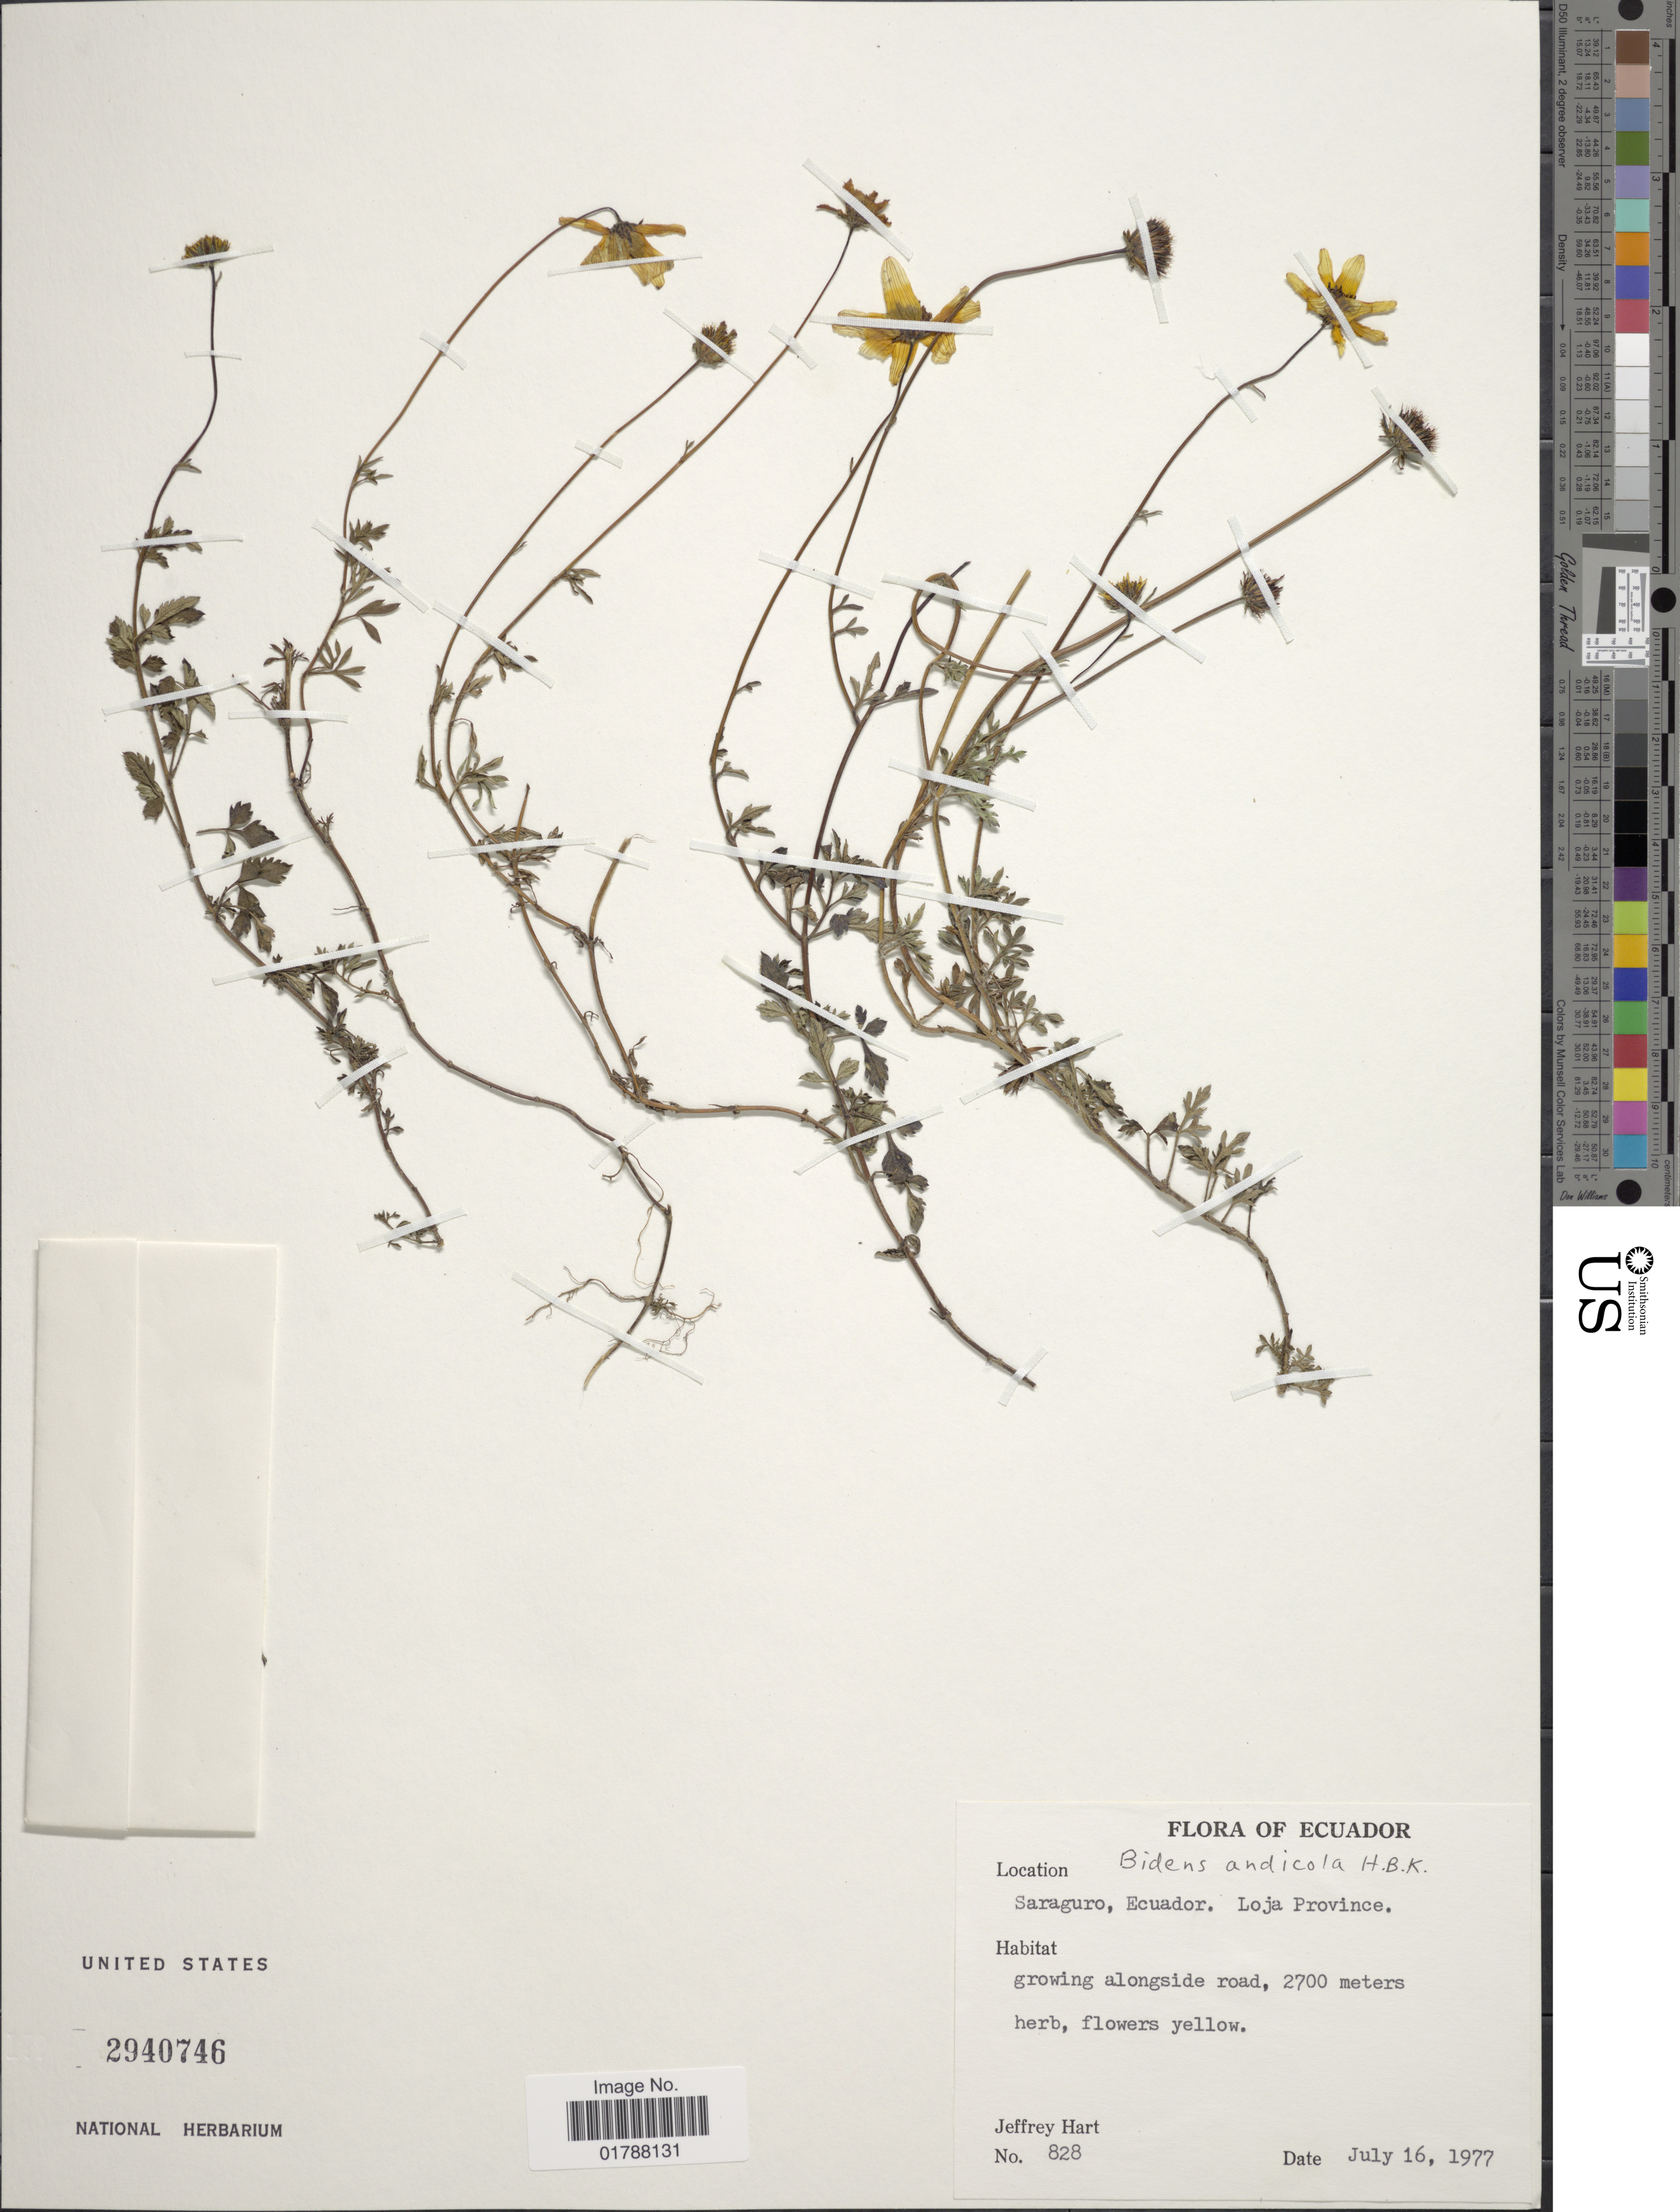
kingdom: Plantae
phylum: Tracheophyta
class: Magnoliopsida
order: Asterales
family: Asteraceae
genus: Bidens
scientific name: Bidens andicola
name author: Kunth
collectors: J. A. Hart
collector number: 828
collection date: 1977-07-16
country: Ecuador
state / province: Loja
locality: Saraguro, Ecuador, Loja Province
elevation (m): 2700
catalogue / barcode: US 2940746